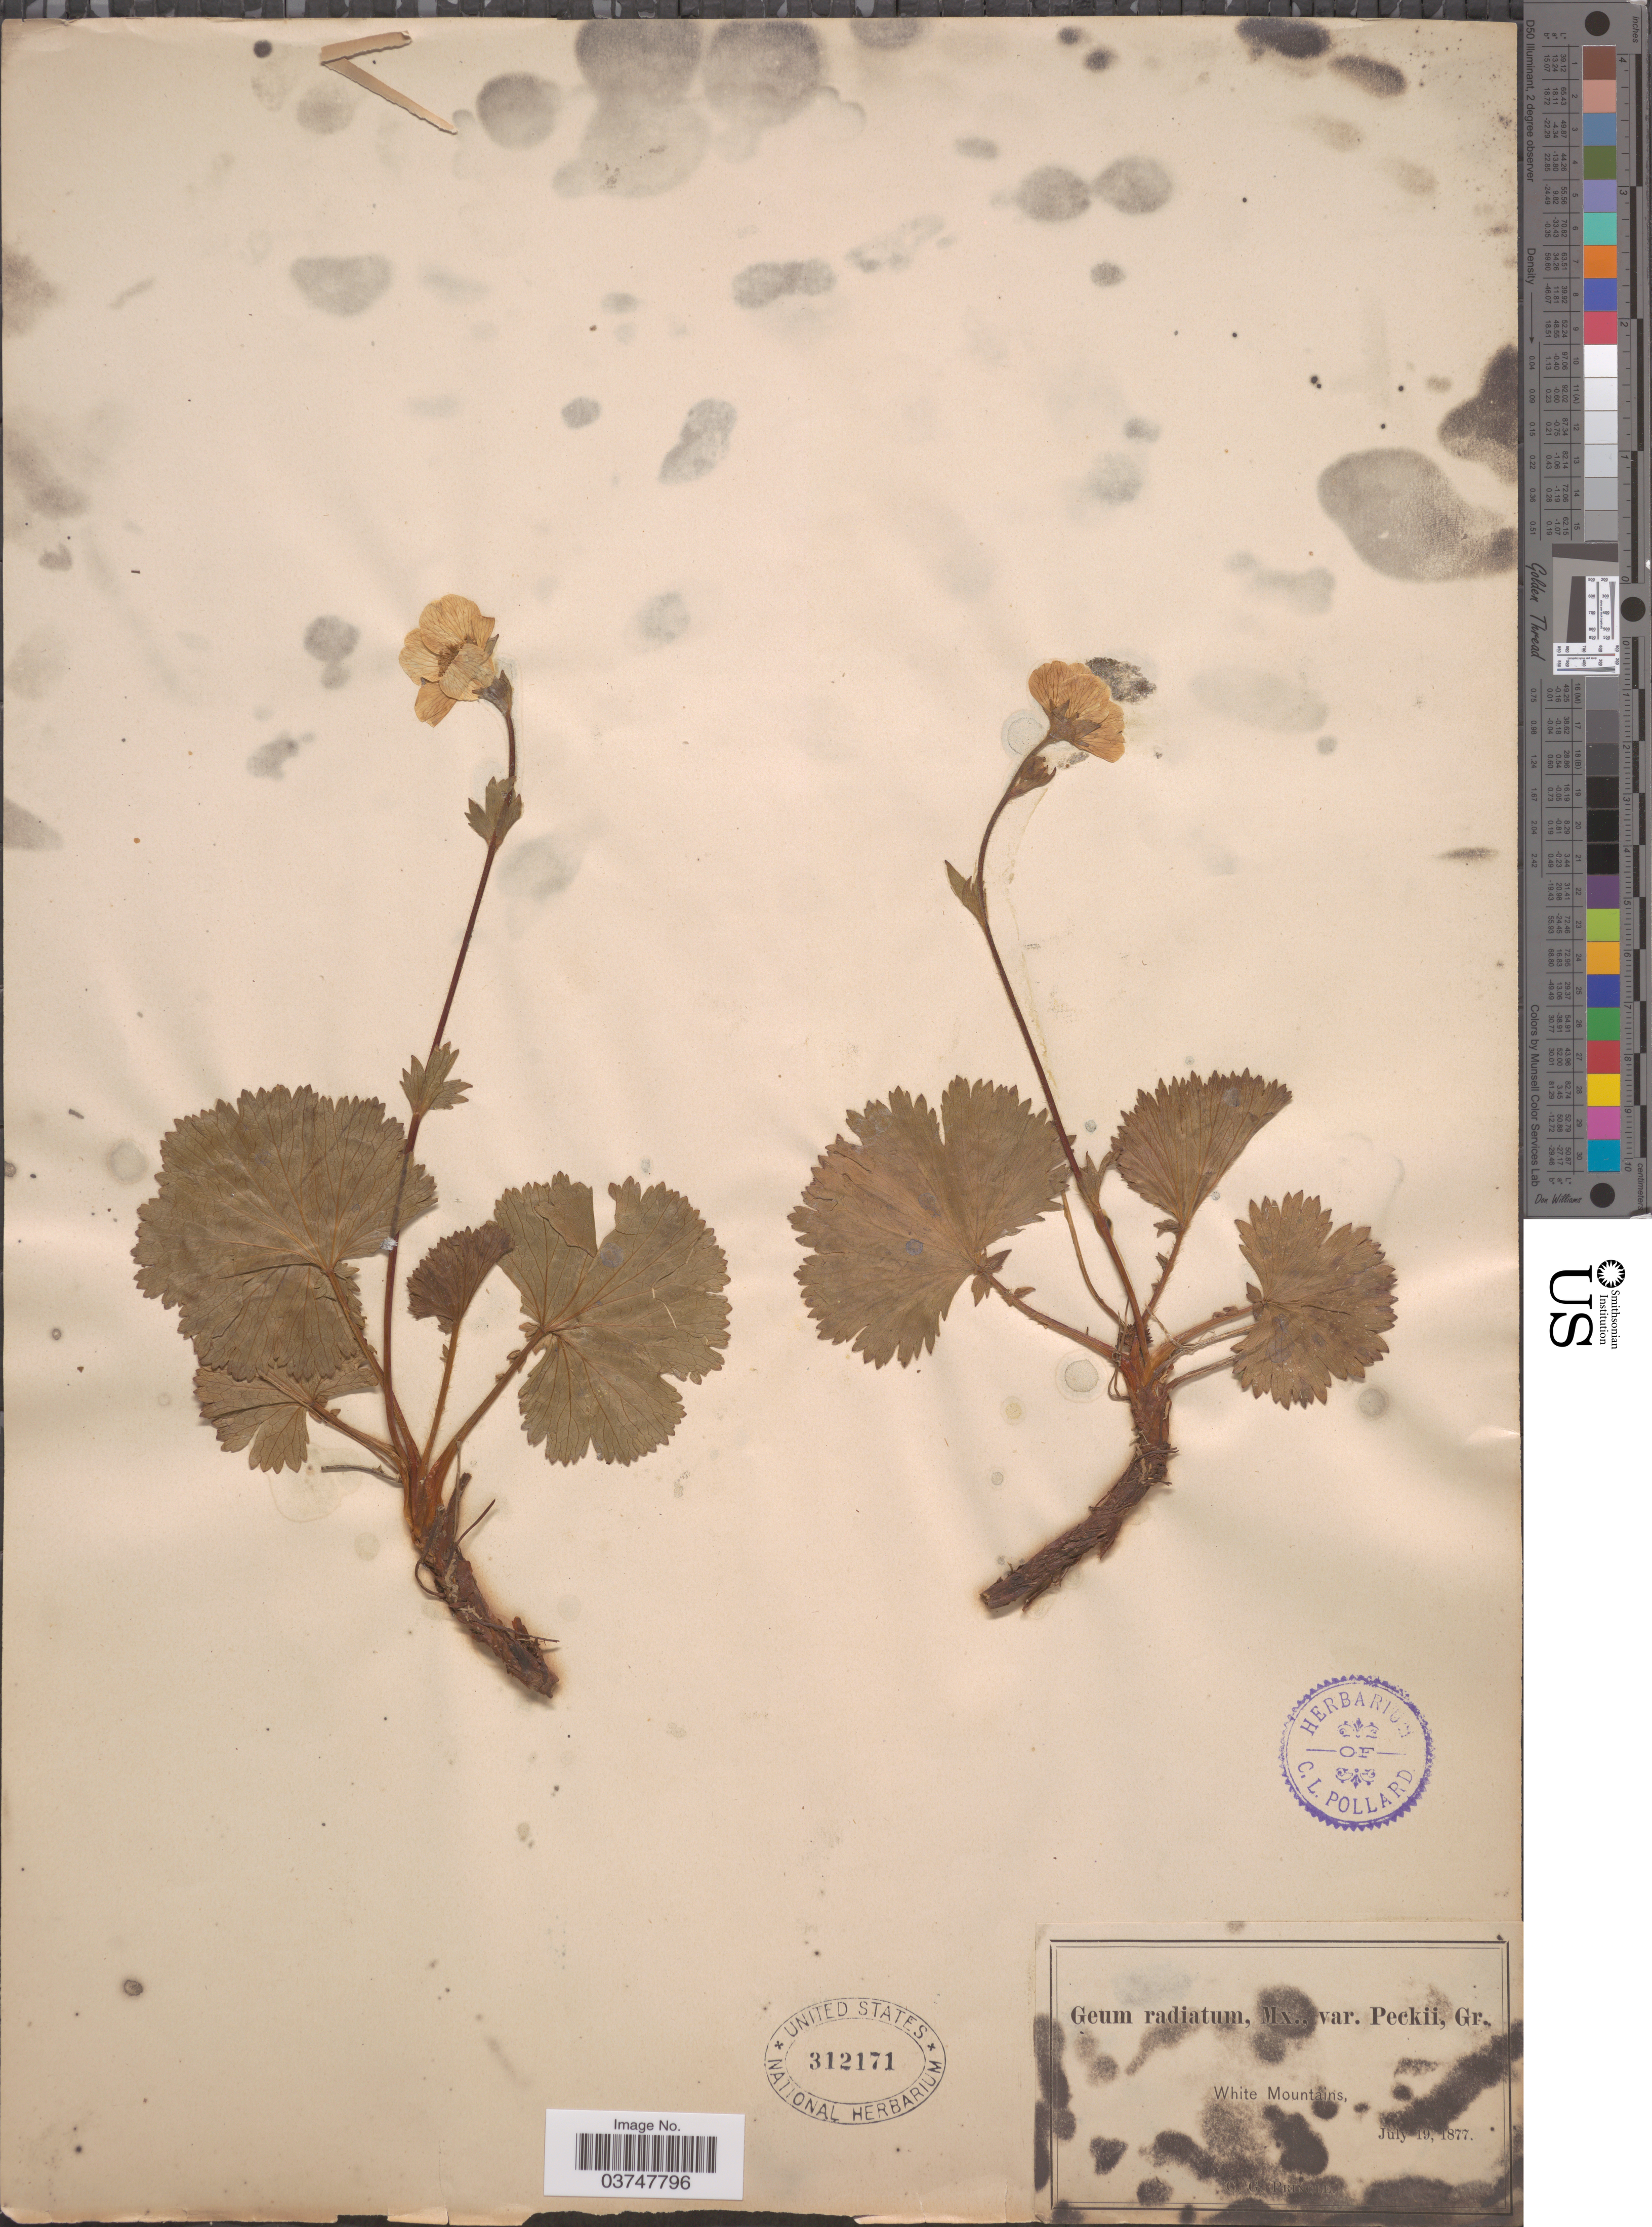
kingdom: Plantae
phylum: Tracheophyta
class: Magnoliopsida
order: Rosales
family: Rosaceae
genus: Geum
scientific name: Geum peckii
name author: Pursh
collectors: C. G. Pringle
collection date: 1877-07-19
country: United States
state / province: New Hampshire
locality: White Mountains.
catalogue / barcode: US 312171